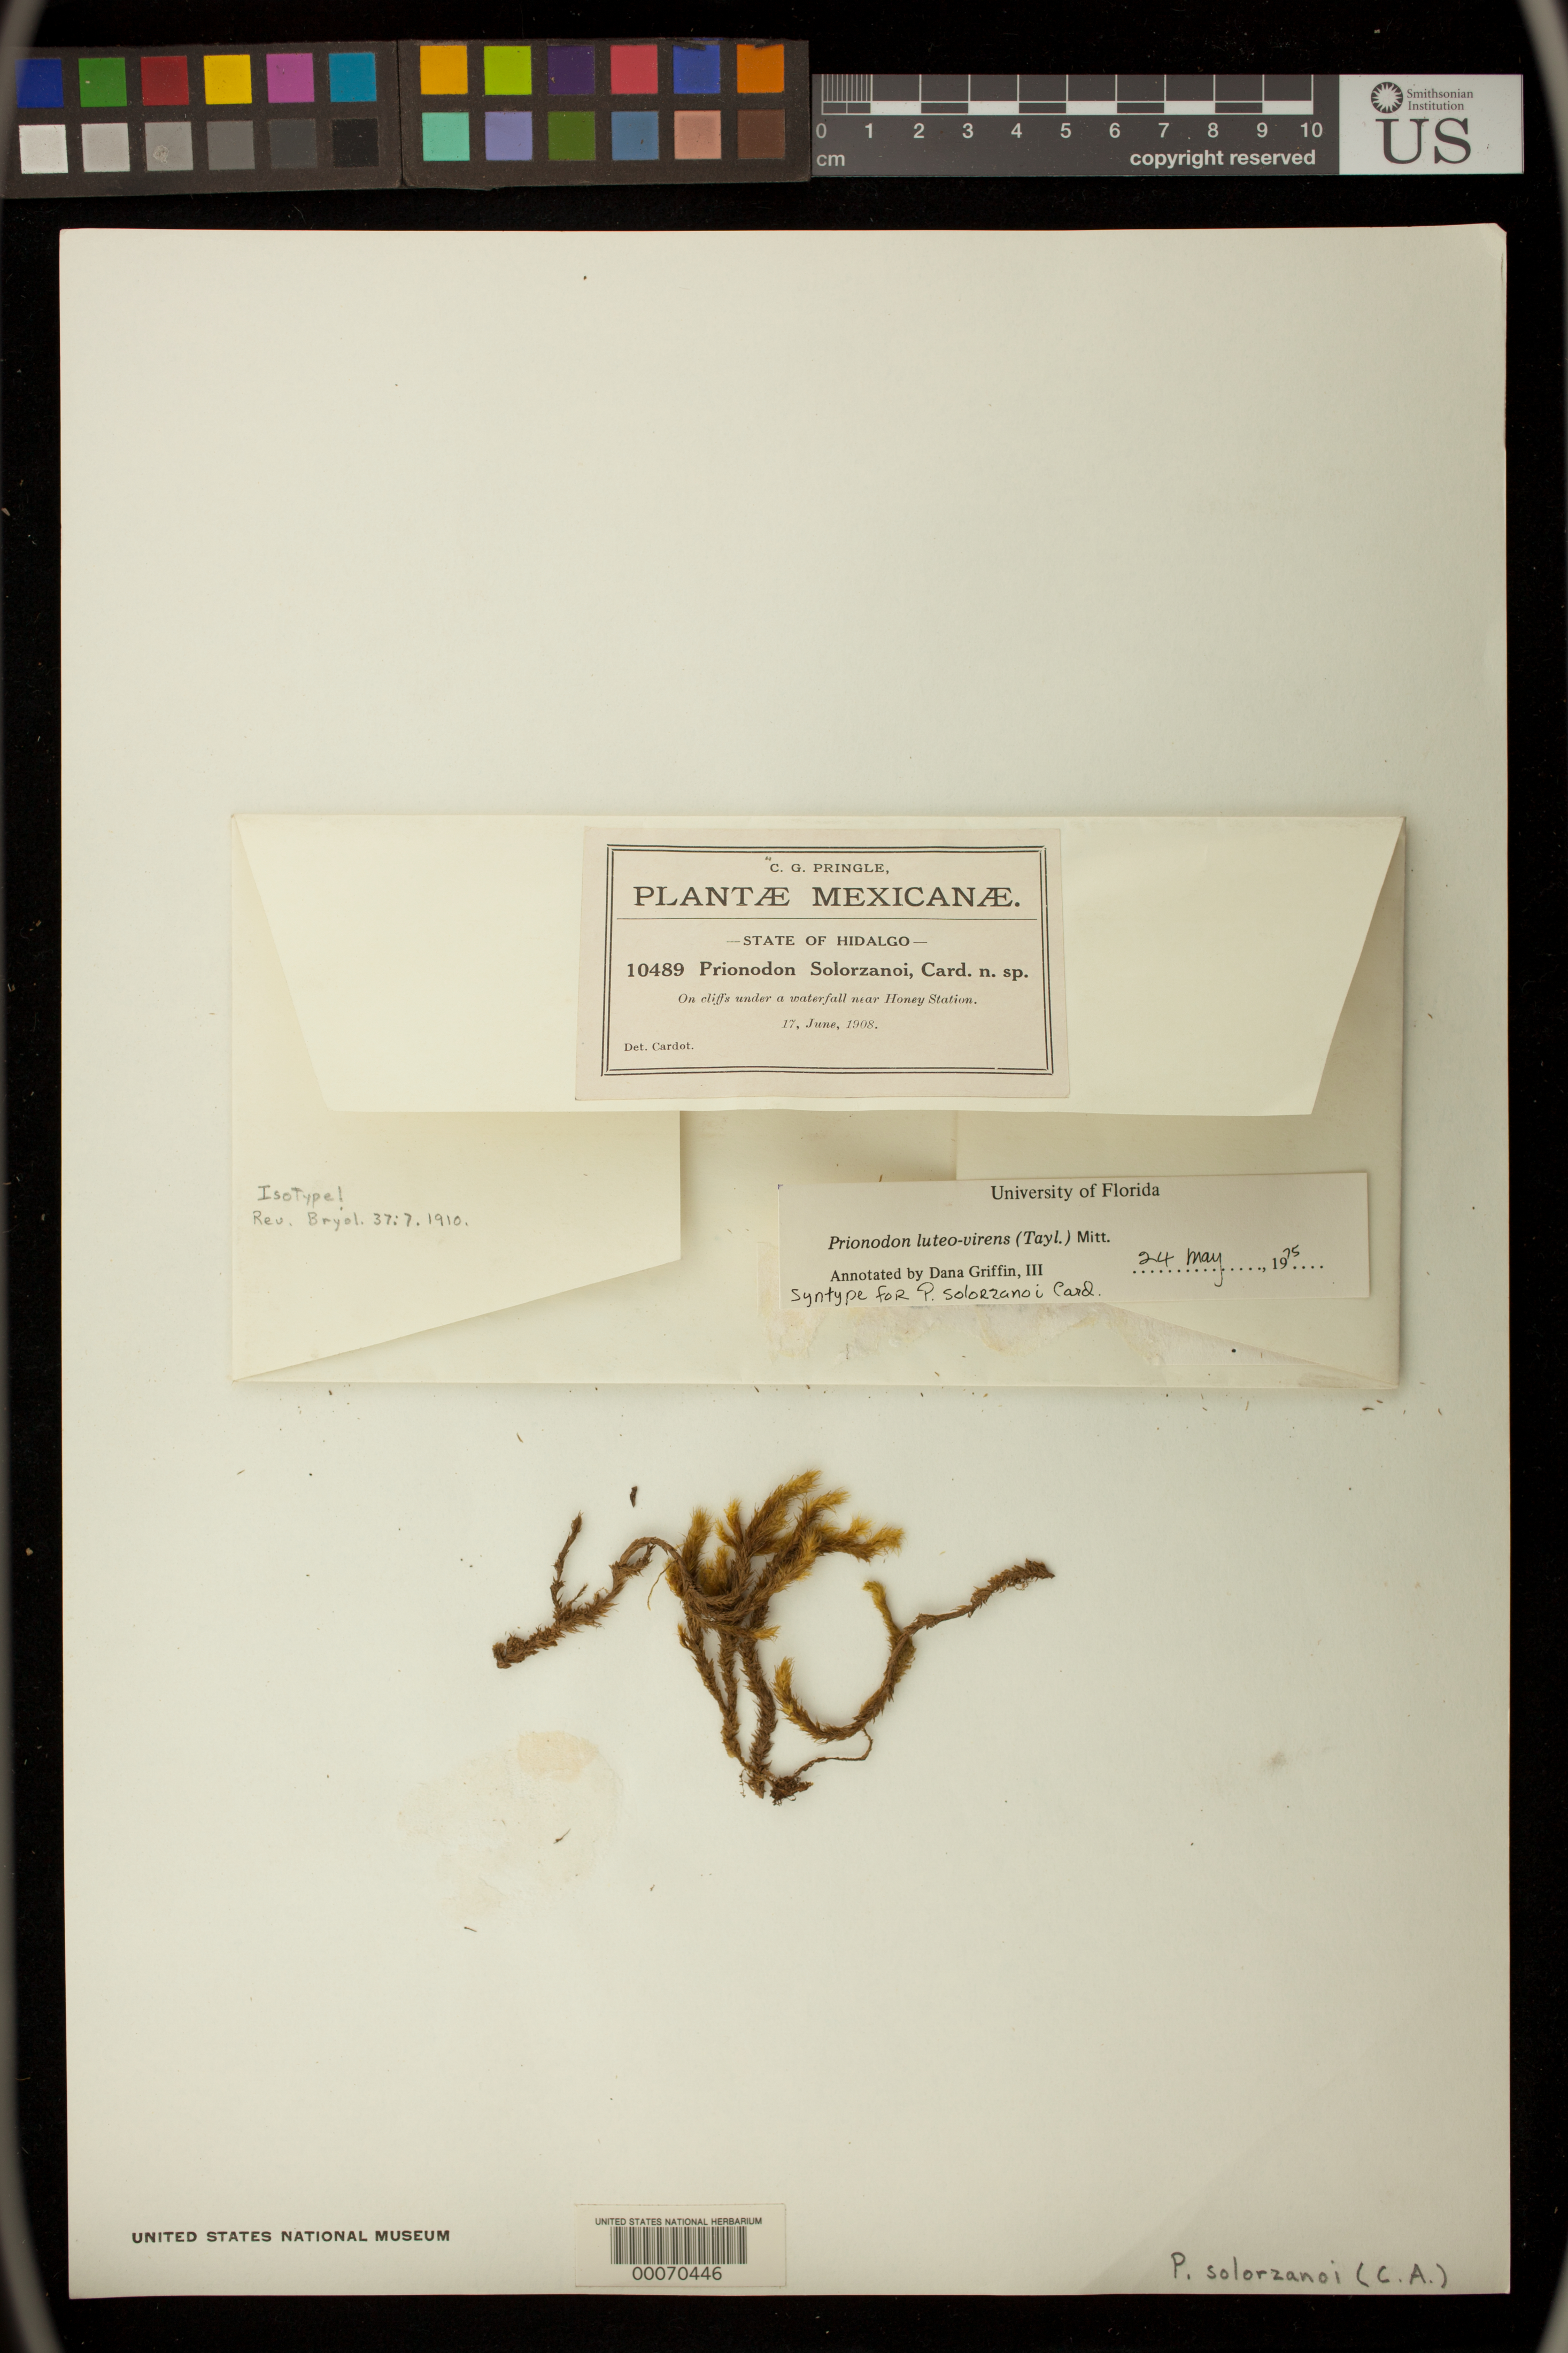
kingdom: Plantae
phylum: Bryophyta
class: Bryopsida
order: Hypnales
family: Prionodontaceae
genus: Prionodon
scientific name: Prionodon solorzanoi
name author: Cardot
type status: Isotype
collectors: C. G. Pringle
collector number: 10489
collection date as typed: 17 Jun 1908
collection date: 1908-06-17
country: Mexico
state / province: Hidalgo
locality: Near Honey Station, on cliffs under waterfall.